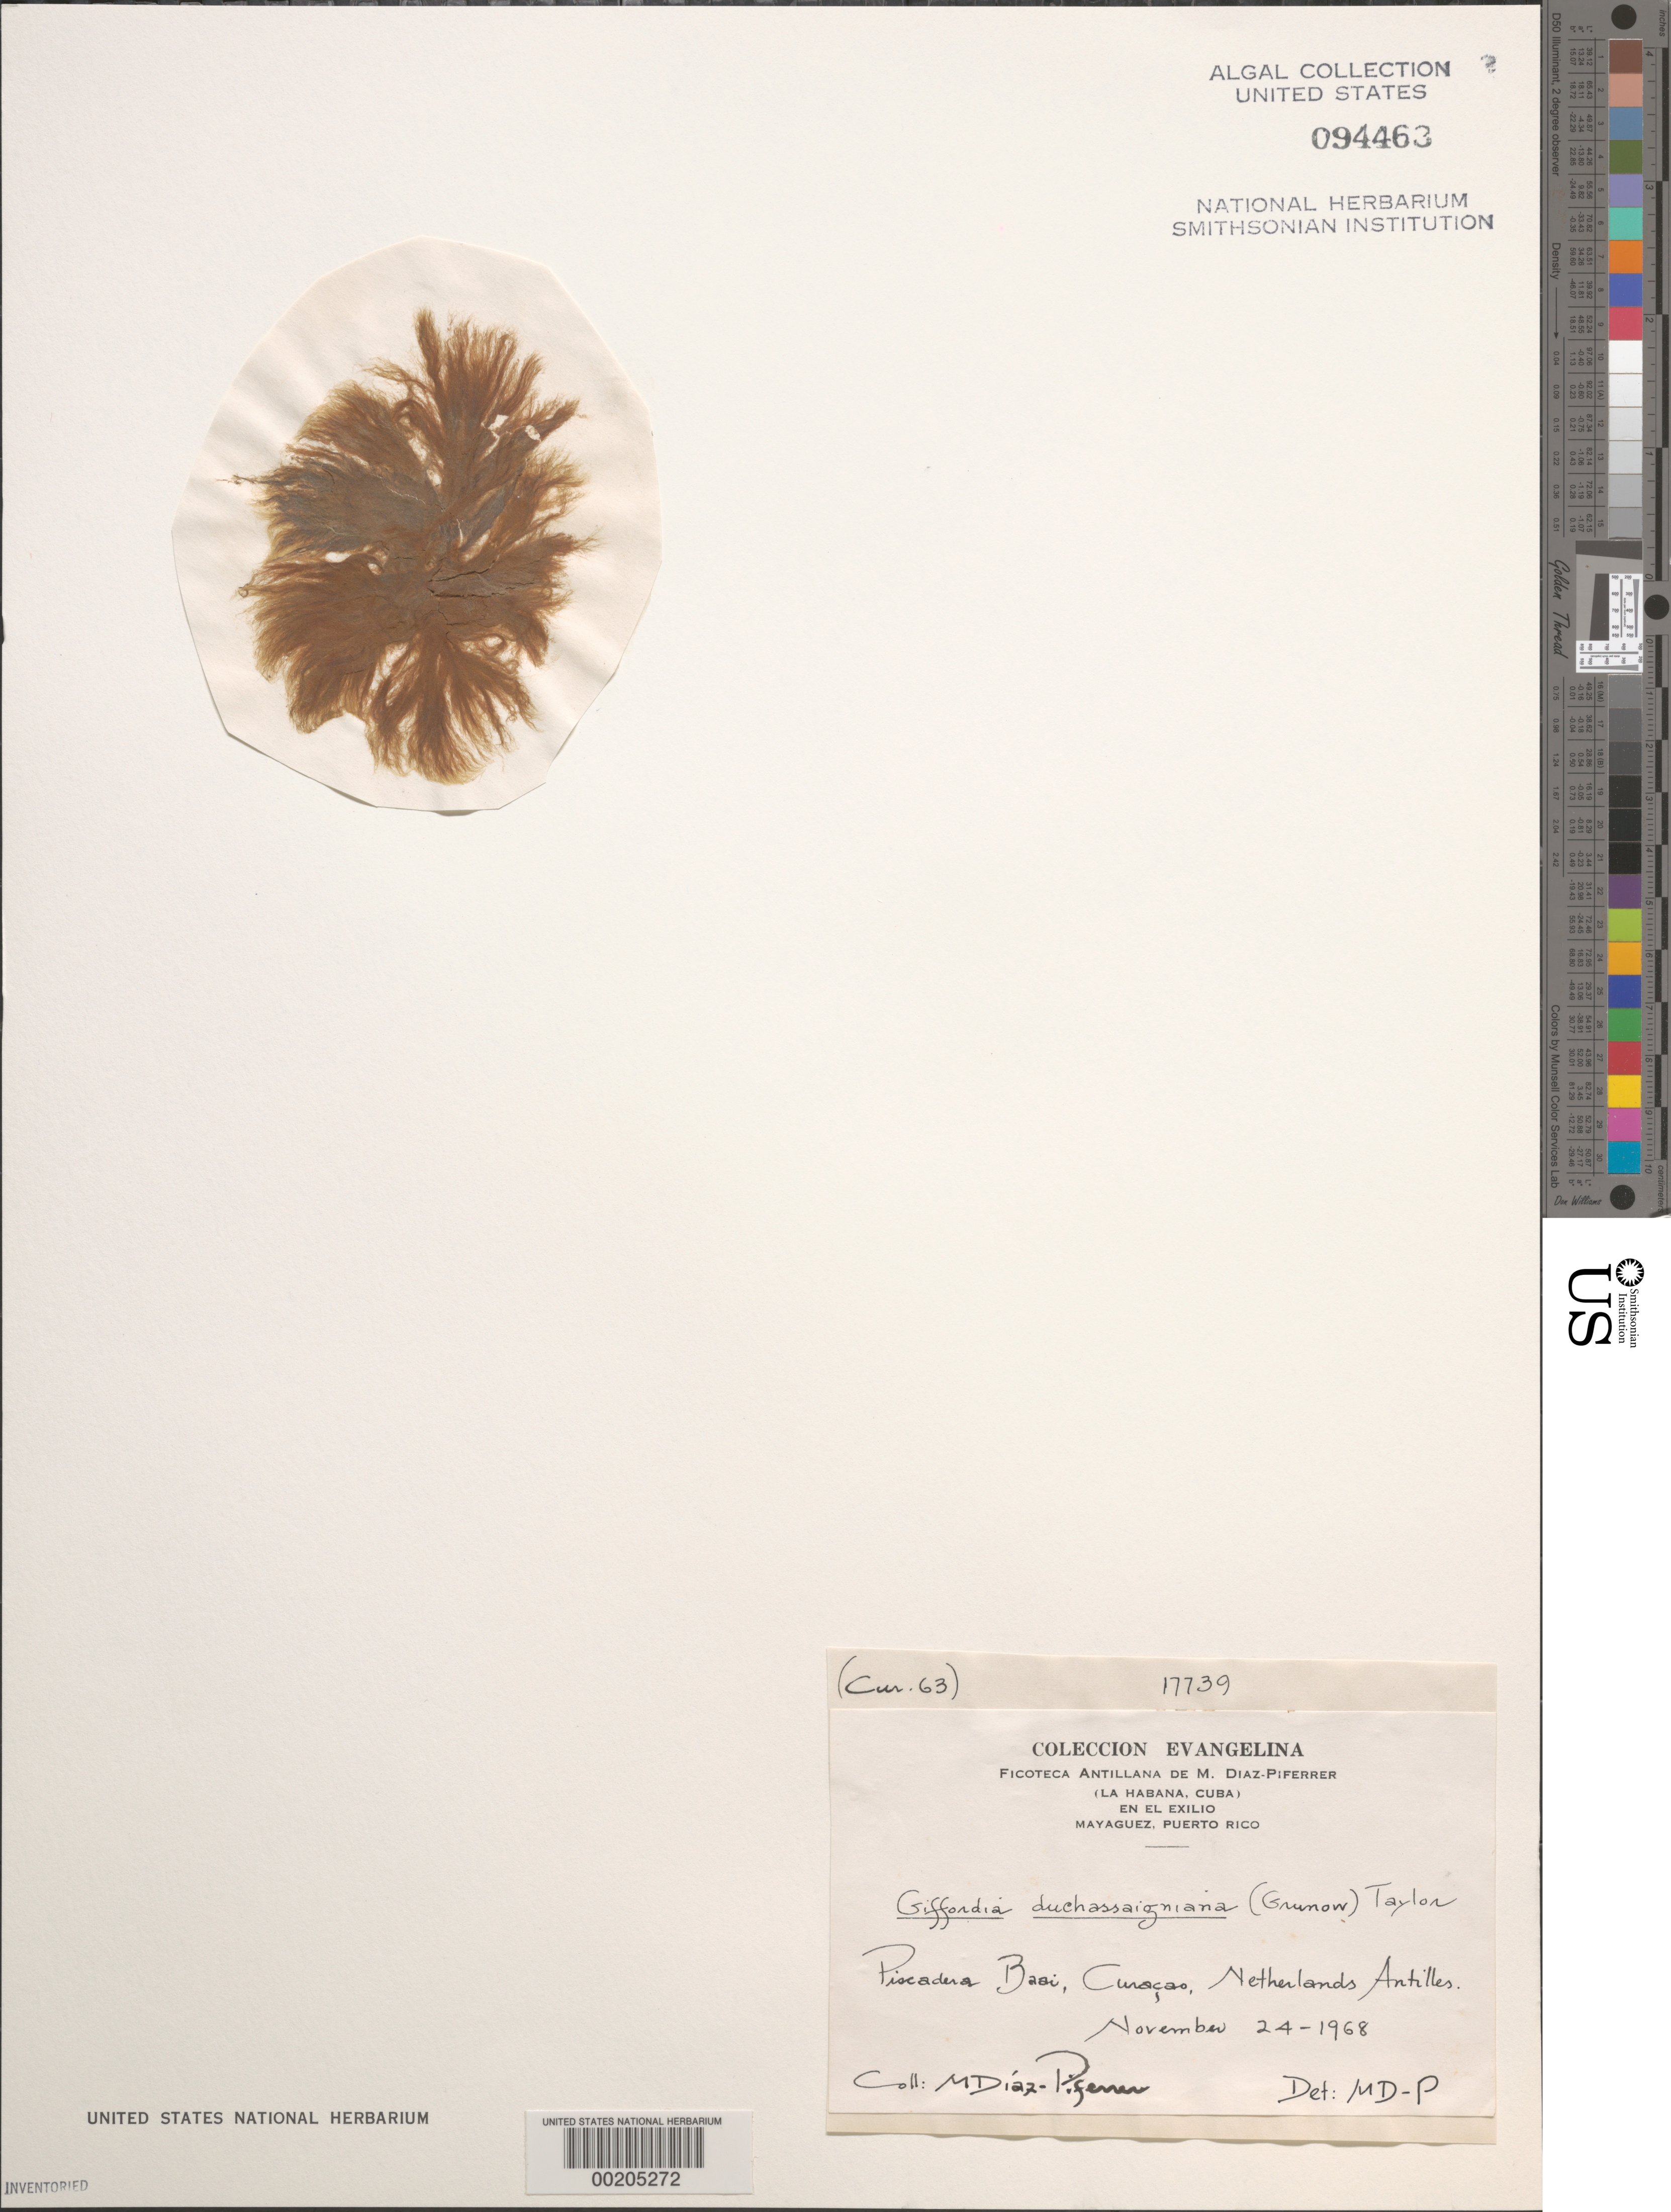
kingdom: Chromista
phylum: Ochrophyta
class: Phaeophyceae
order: Ectocarpales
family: Acinetosporaceae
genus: Giffordia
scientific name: Giffordia duchassaingiana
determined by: Diaz-Piferrer, M.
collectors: M. Diaz-Piferrer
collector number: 17739 & CUR. 63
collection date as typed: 24 Nov 1968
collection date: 1968-11-24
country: Curaçao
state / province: ABC Islands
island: Curaçao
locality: Piscadera Baai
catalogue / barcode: US 94463